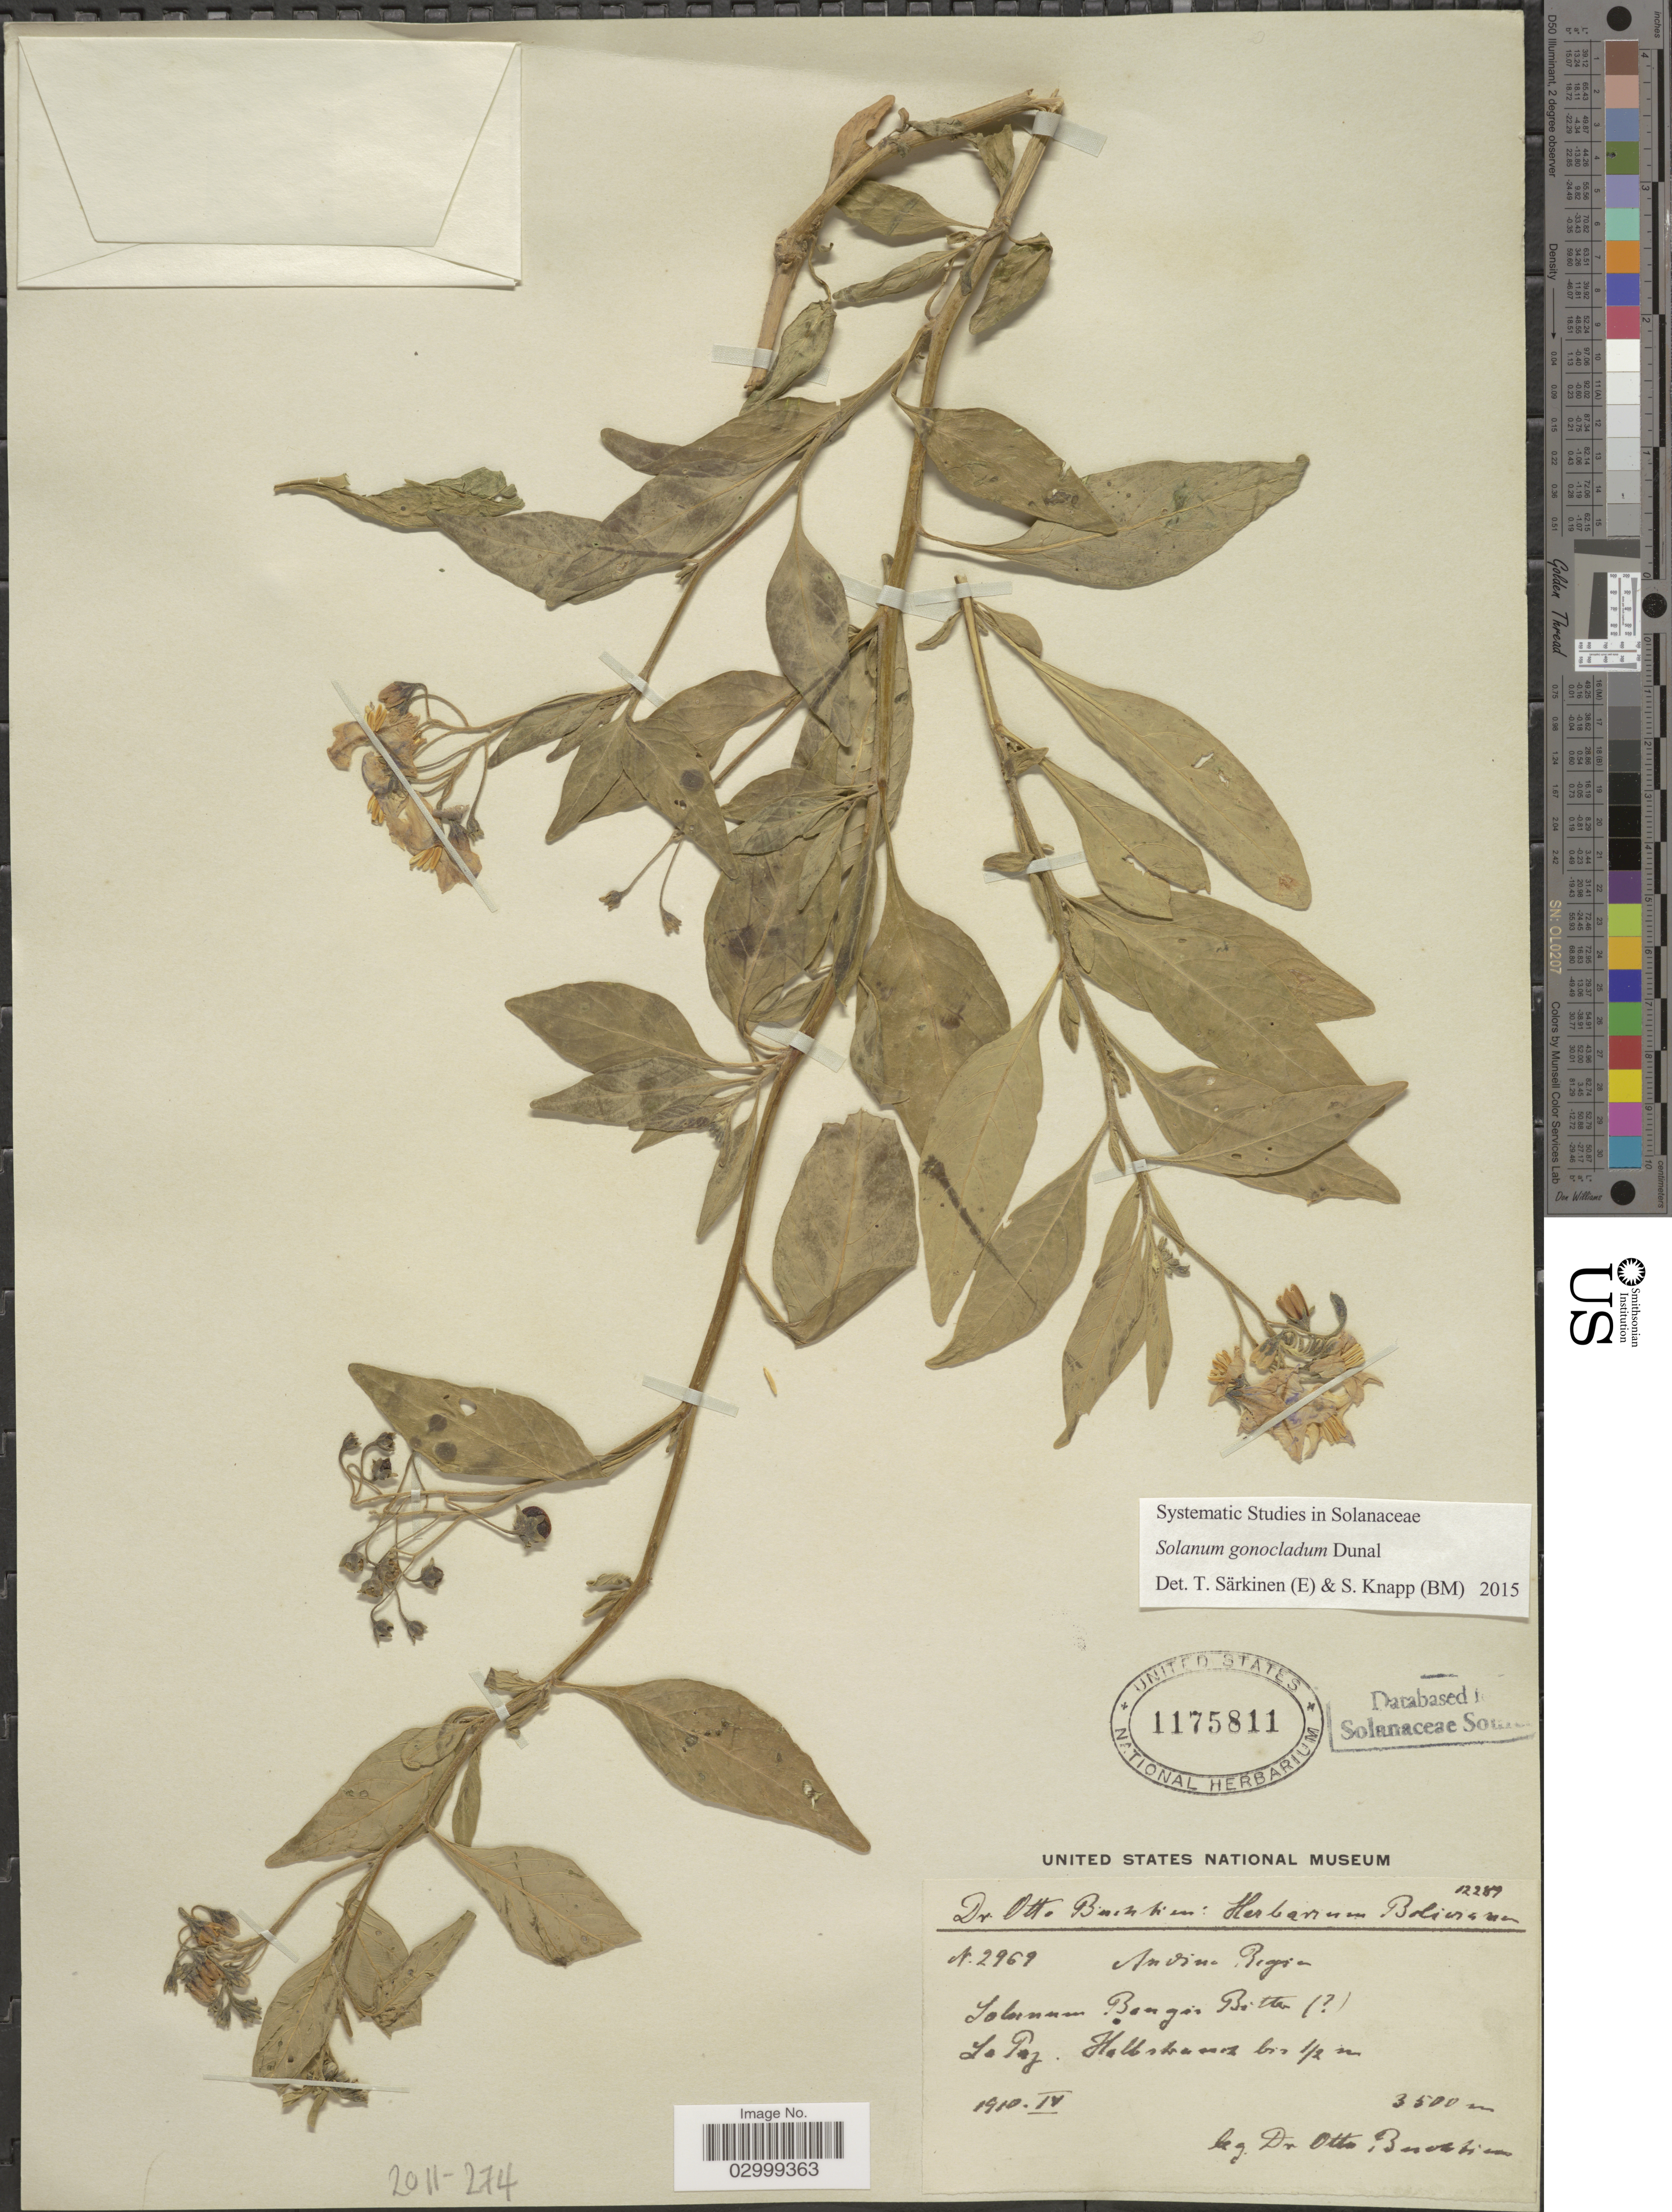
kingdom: Plantae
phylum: Tracheophyta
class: Magnoliopsida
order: Solanales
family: Solanaceae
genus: Solanum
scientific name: Solanum gonocladum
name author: Dunal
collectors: O. Buchtien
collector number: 2969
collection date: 1910-04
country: Bolivia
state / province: La Paz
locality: Halbstrauch, Andine Region.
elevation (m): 3500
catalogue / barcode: US 1175811